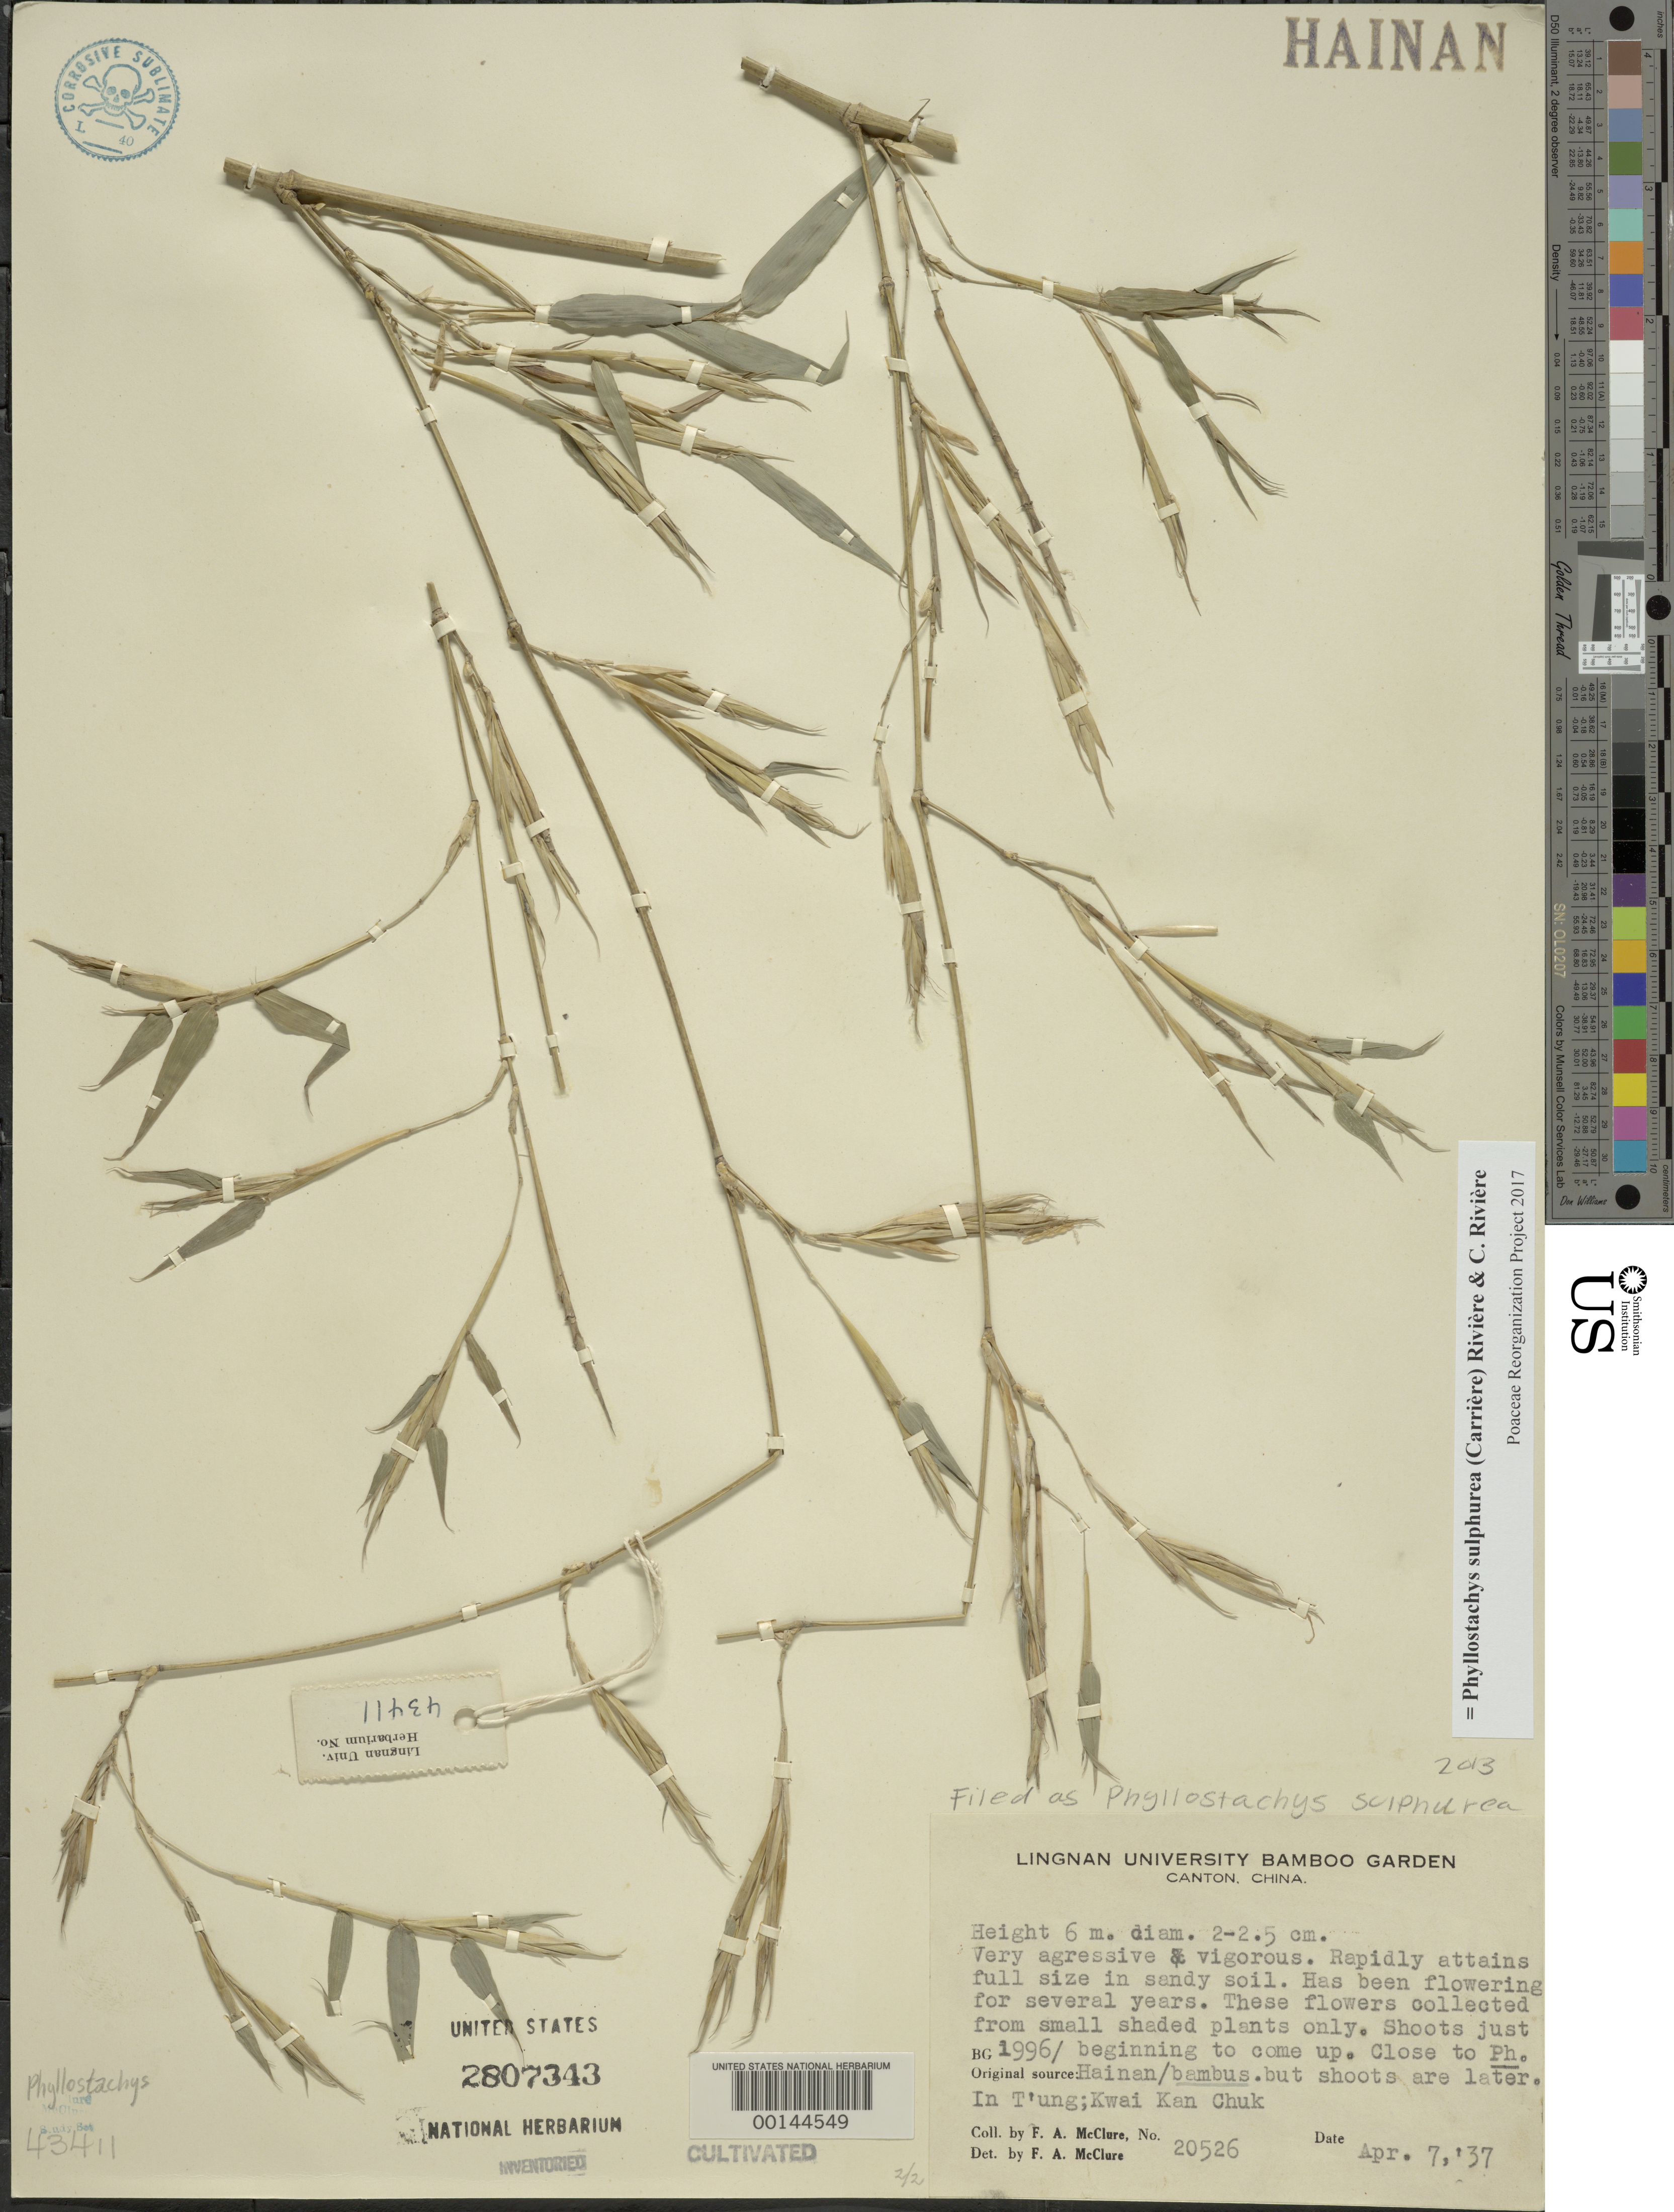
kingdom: Plantae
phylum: Tracheophyta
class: Liliopsida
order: Poales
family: Poaceae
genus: Phyllostachys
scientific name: Phyllostachys sulphurea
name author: (Carrière) Rivière & C. Rivière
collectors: F. A. McClure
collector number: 20526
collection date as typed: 07 Apr 1937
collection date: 1937-04-07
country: China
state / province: Guangdong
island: Honam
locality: Canton, lingnan univ. bg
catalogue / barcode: US 2807343